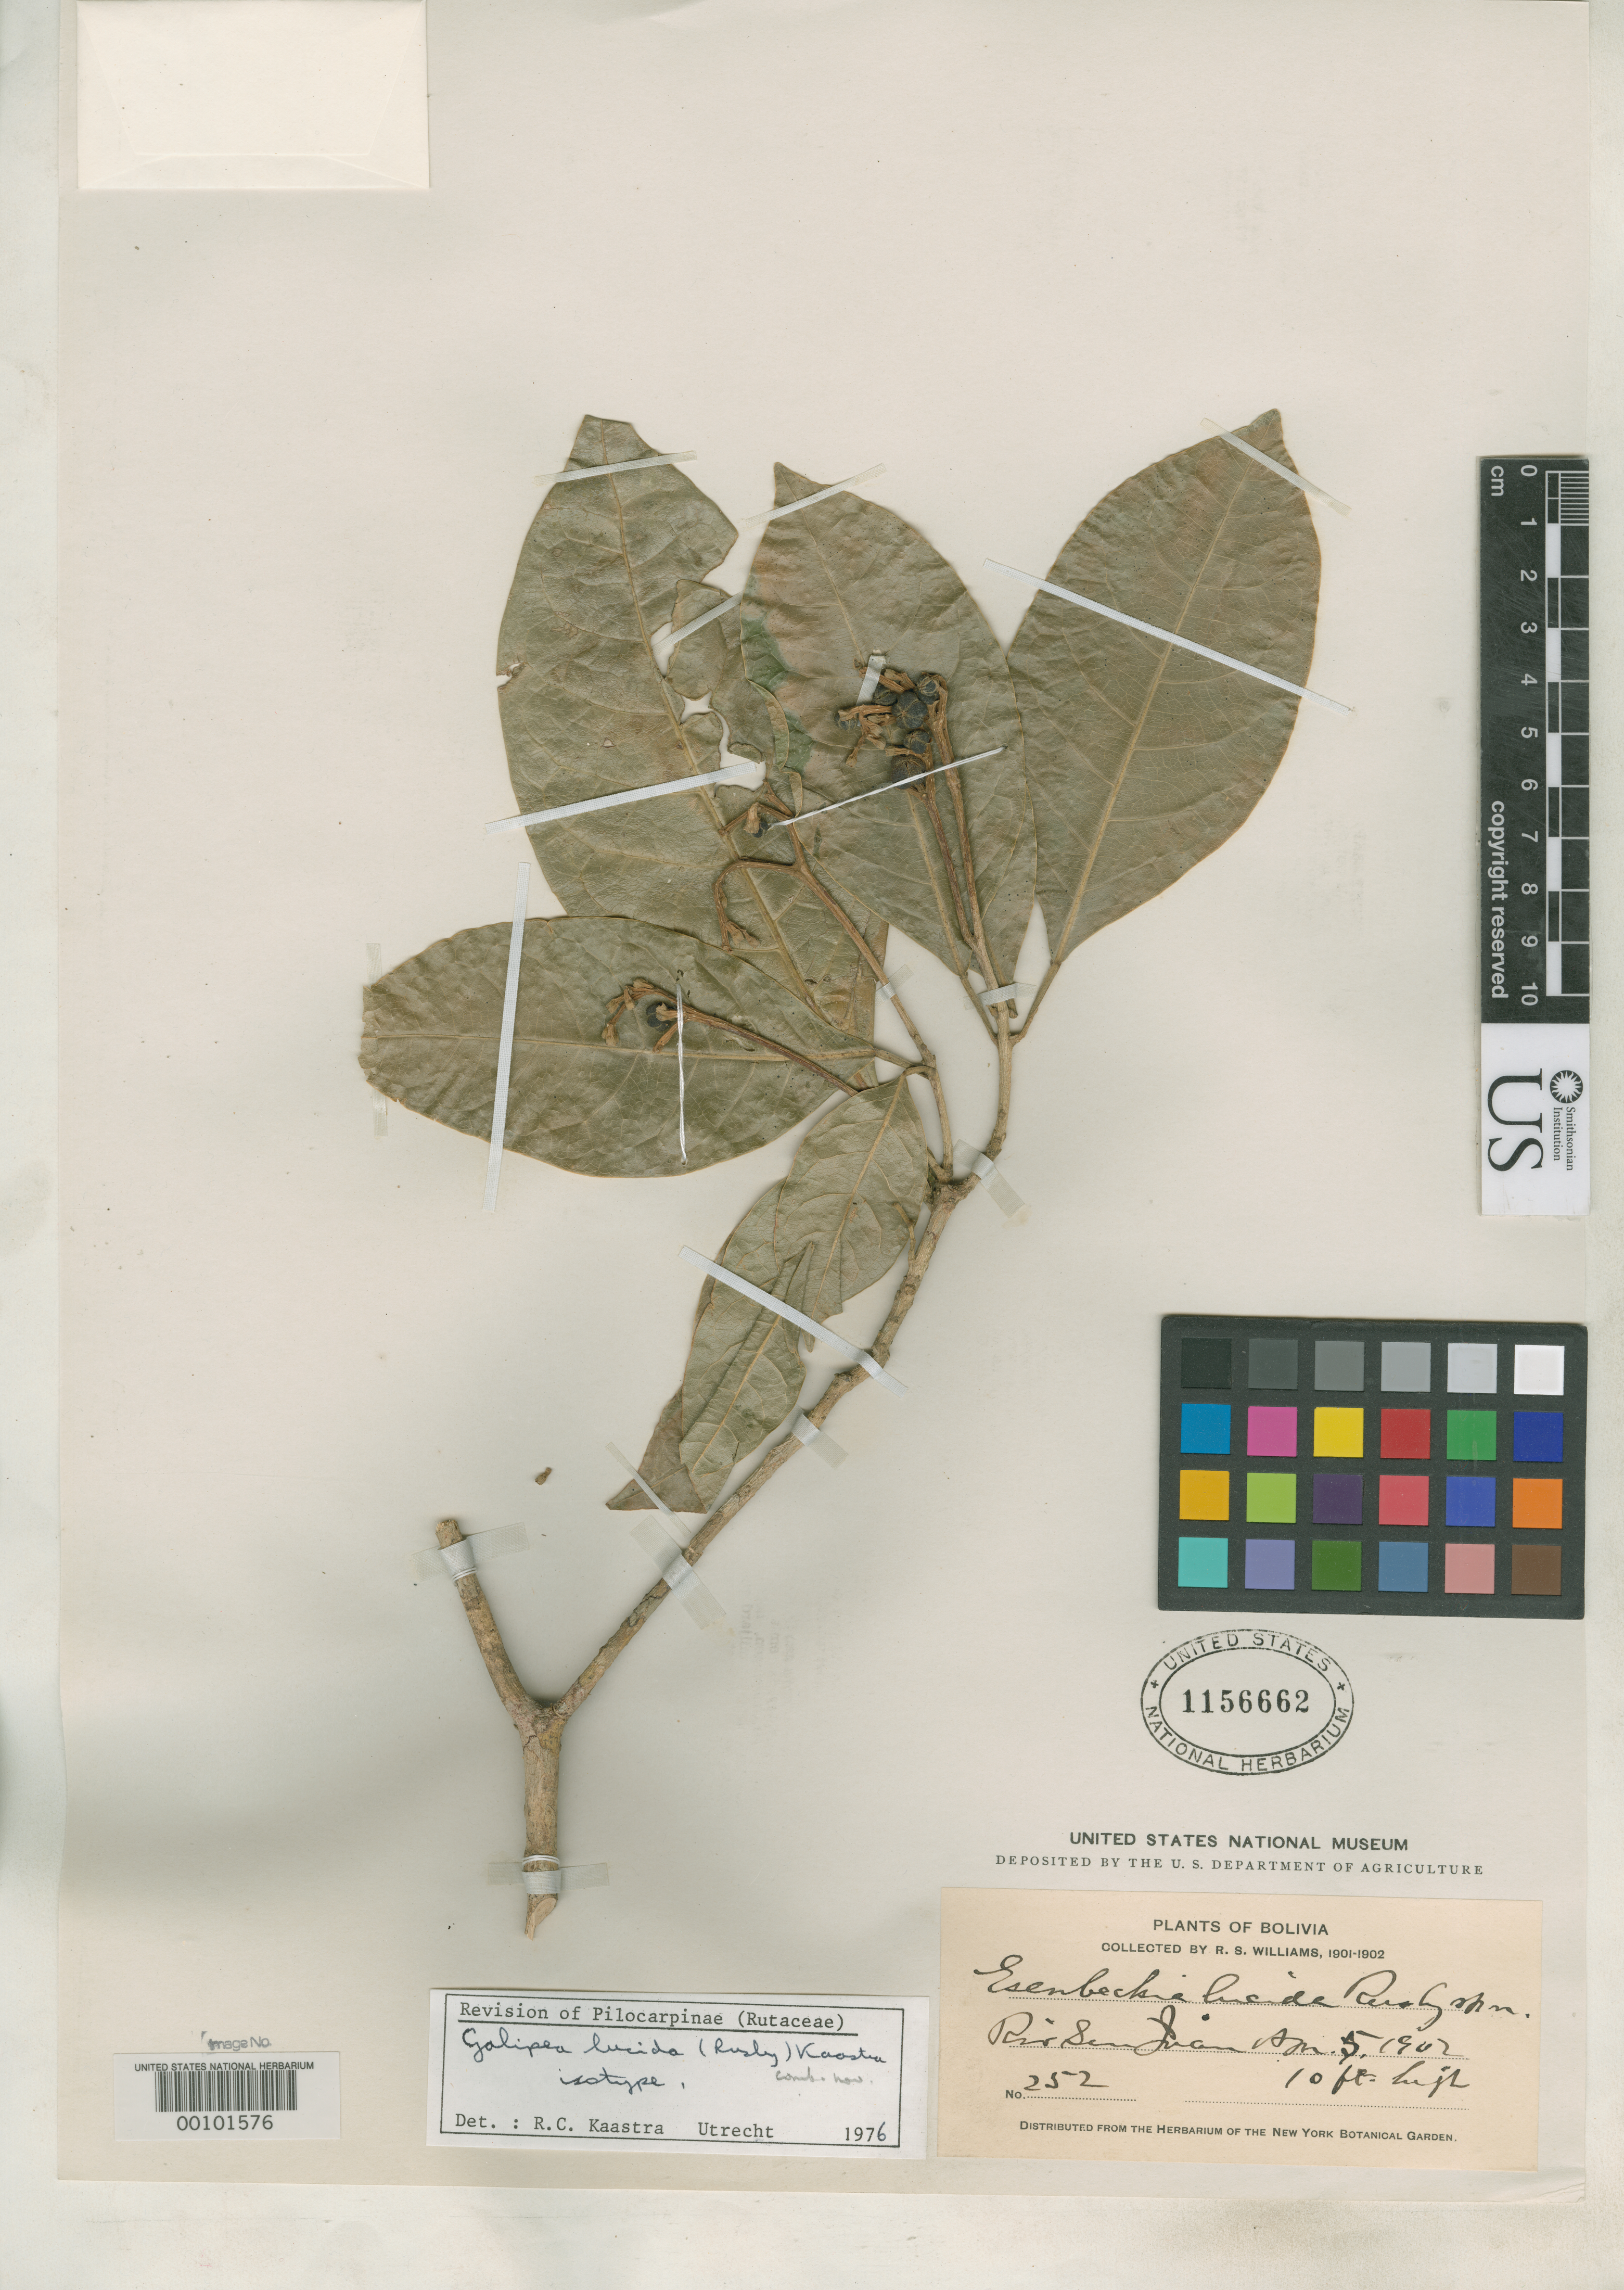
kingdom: Plantae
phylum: Tracheophyta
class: Magnoliopsida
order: Sapindales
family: Rutaceae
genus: Esenbeckia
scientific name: Esenbeckia lucida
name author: Rusby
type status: Isotype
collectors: R. S. Williams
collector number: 252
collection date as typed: Apr. 5, 1902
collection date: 1902-04-05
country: Bolivia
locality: Rio San Juan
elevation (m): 1067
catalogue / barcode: US 1156662